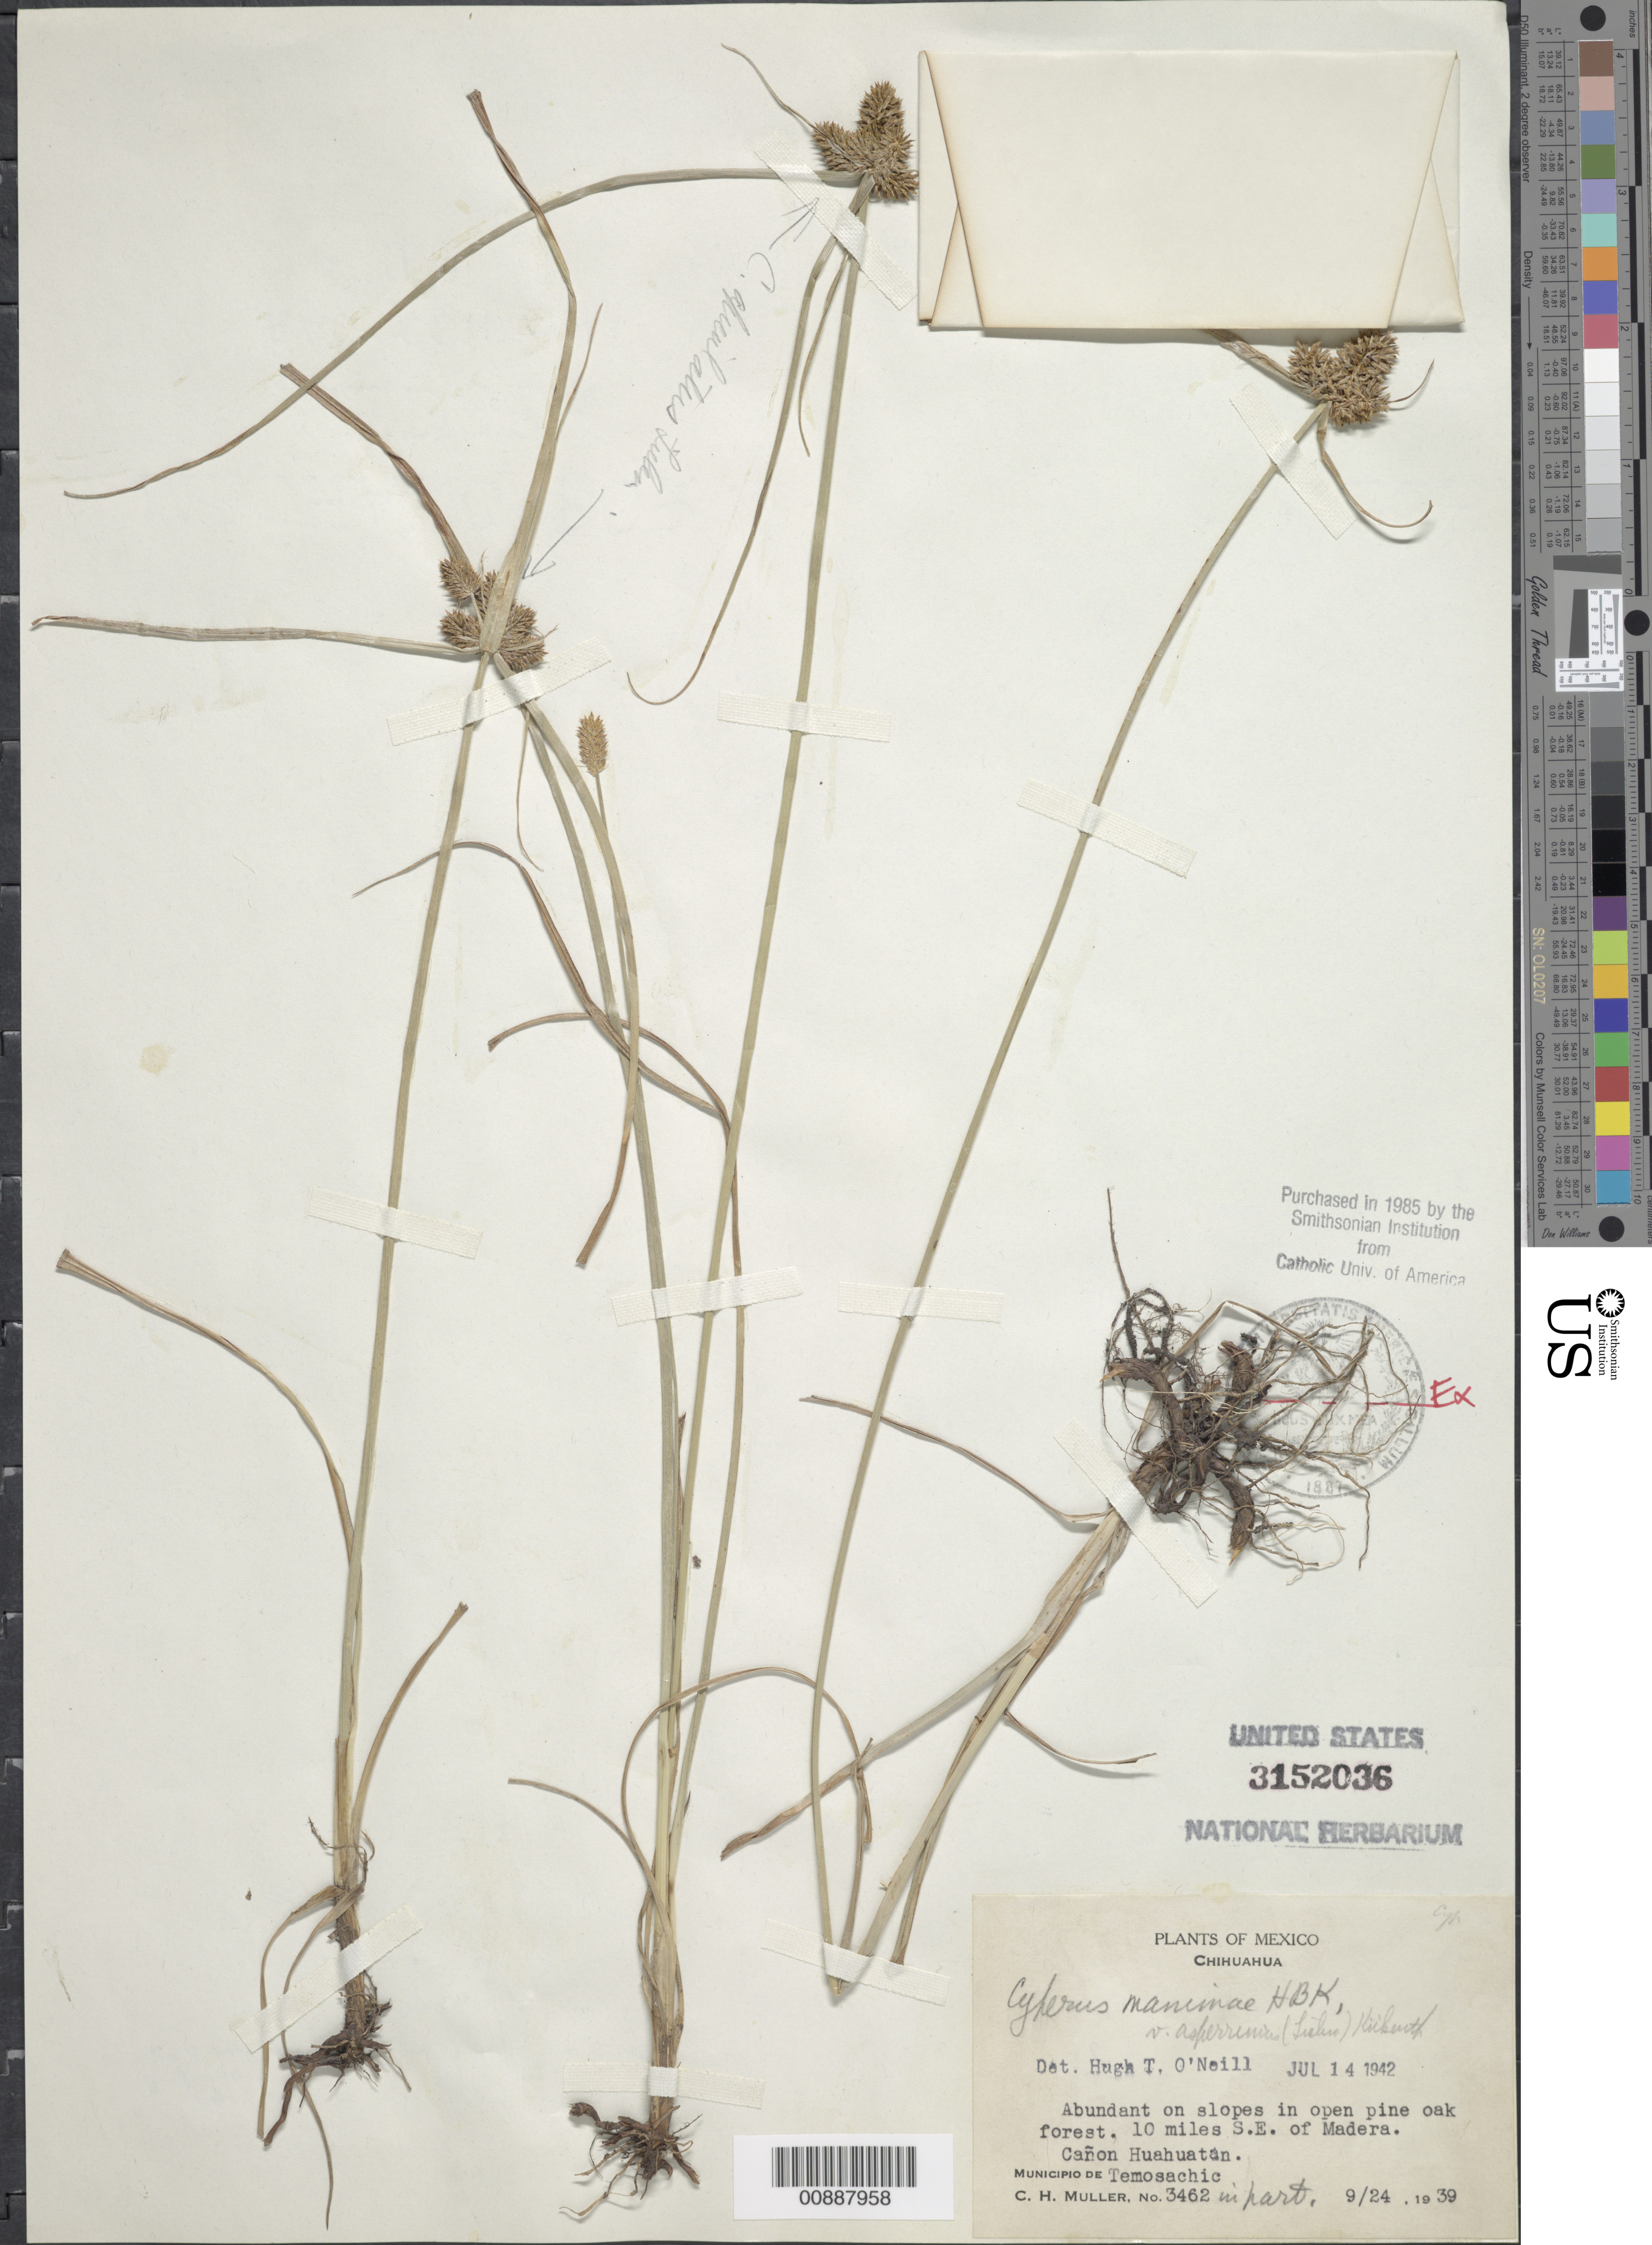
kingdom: Plantae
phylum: Tracheophyta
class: Liliopsida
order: Poales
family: Cyperaceae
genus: Cyperus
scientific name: Cyperus manimae var. asperrimus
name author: (Liebm.) Kük.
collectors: C. H. Muller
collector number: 3462 in part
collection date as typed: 24 Sep 1939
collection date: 1939-09-24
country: Mexico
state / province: Chihuahua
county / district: Temósachic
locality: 10 miles SE of Madera. Cañon Huahuatan, Municipio de Temósachic, Chihuahua.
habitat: Abundant on slopes in open pine oak forest.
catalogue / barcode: US 3152036